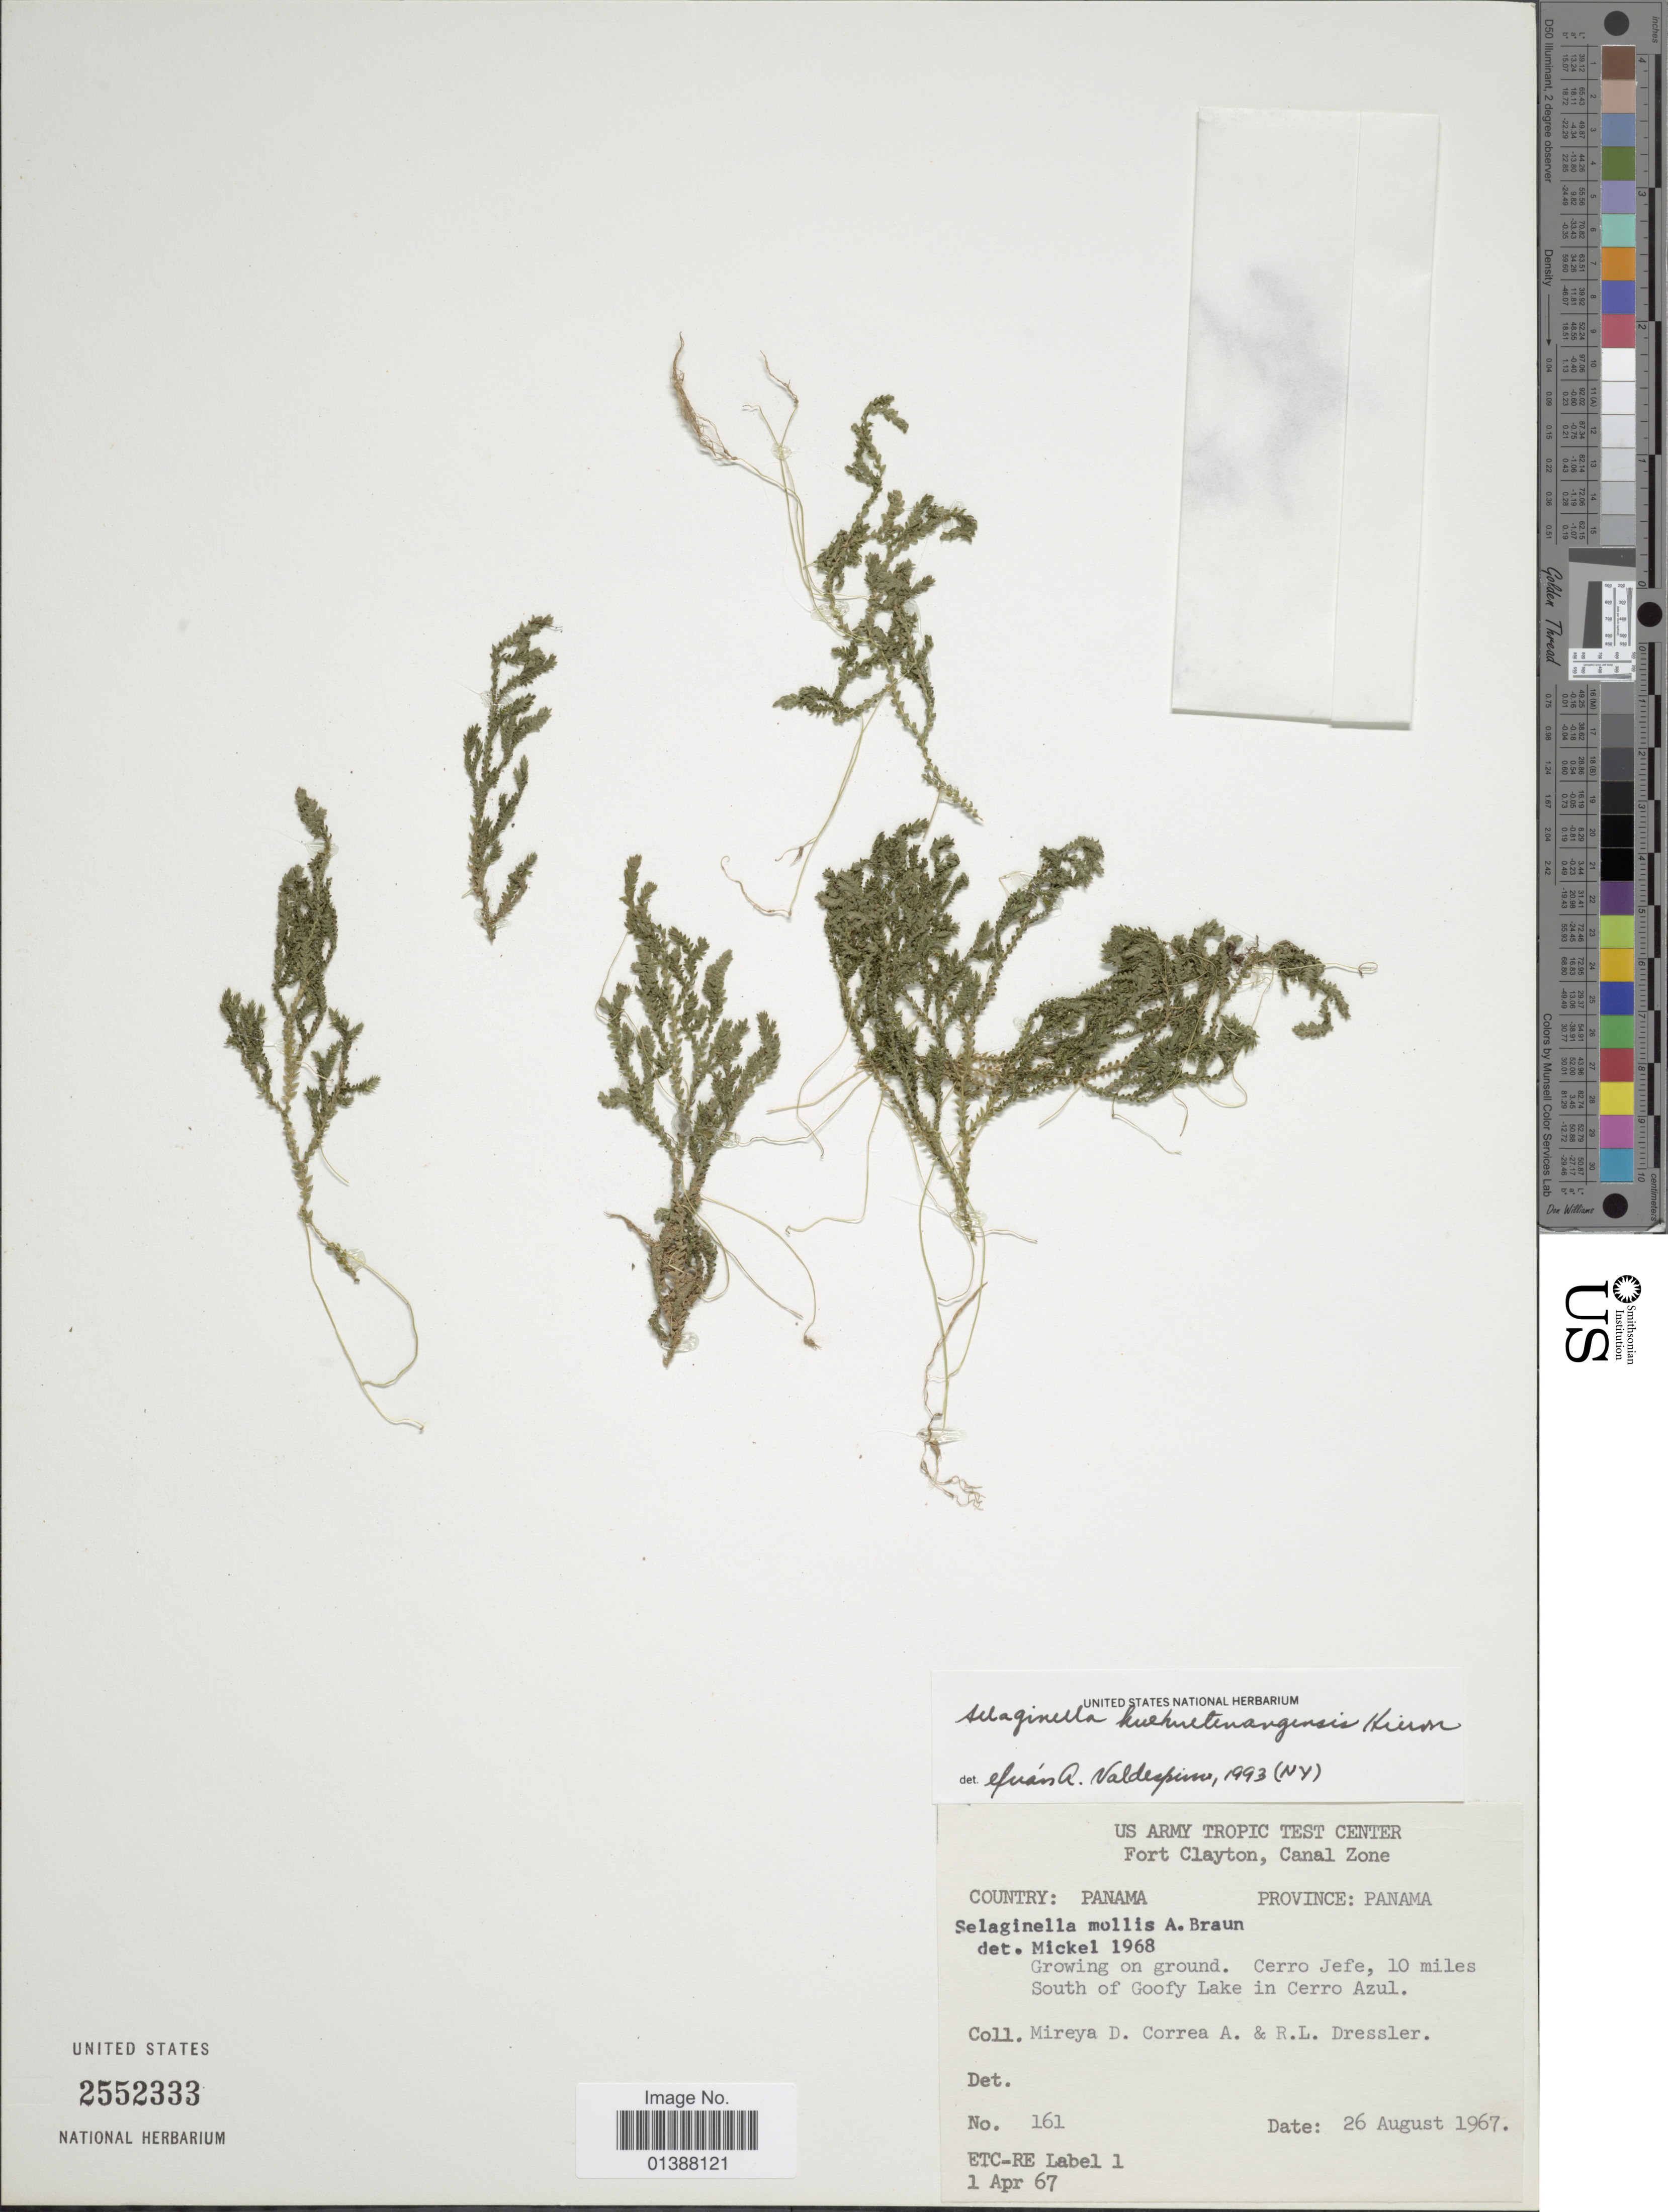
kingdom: Plantae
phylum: Tracheophyta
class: Lycopodiopsida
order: Selaginellales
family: Selaginellaceae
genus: Selaginella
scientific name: Selaginella huehuetenangensis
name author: Hieron.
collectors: M. D. Corrêa-A. & R. Dressler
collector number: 161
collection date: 1967-08-26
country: Panama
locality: Fort Clayton, Canal Zone, Country: Panama, Province: Panama, Cerro Jeffe, 10 miles South of Goofe Lake in Cerro Azul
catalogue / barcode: US 2552333